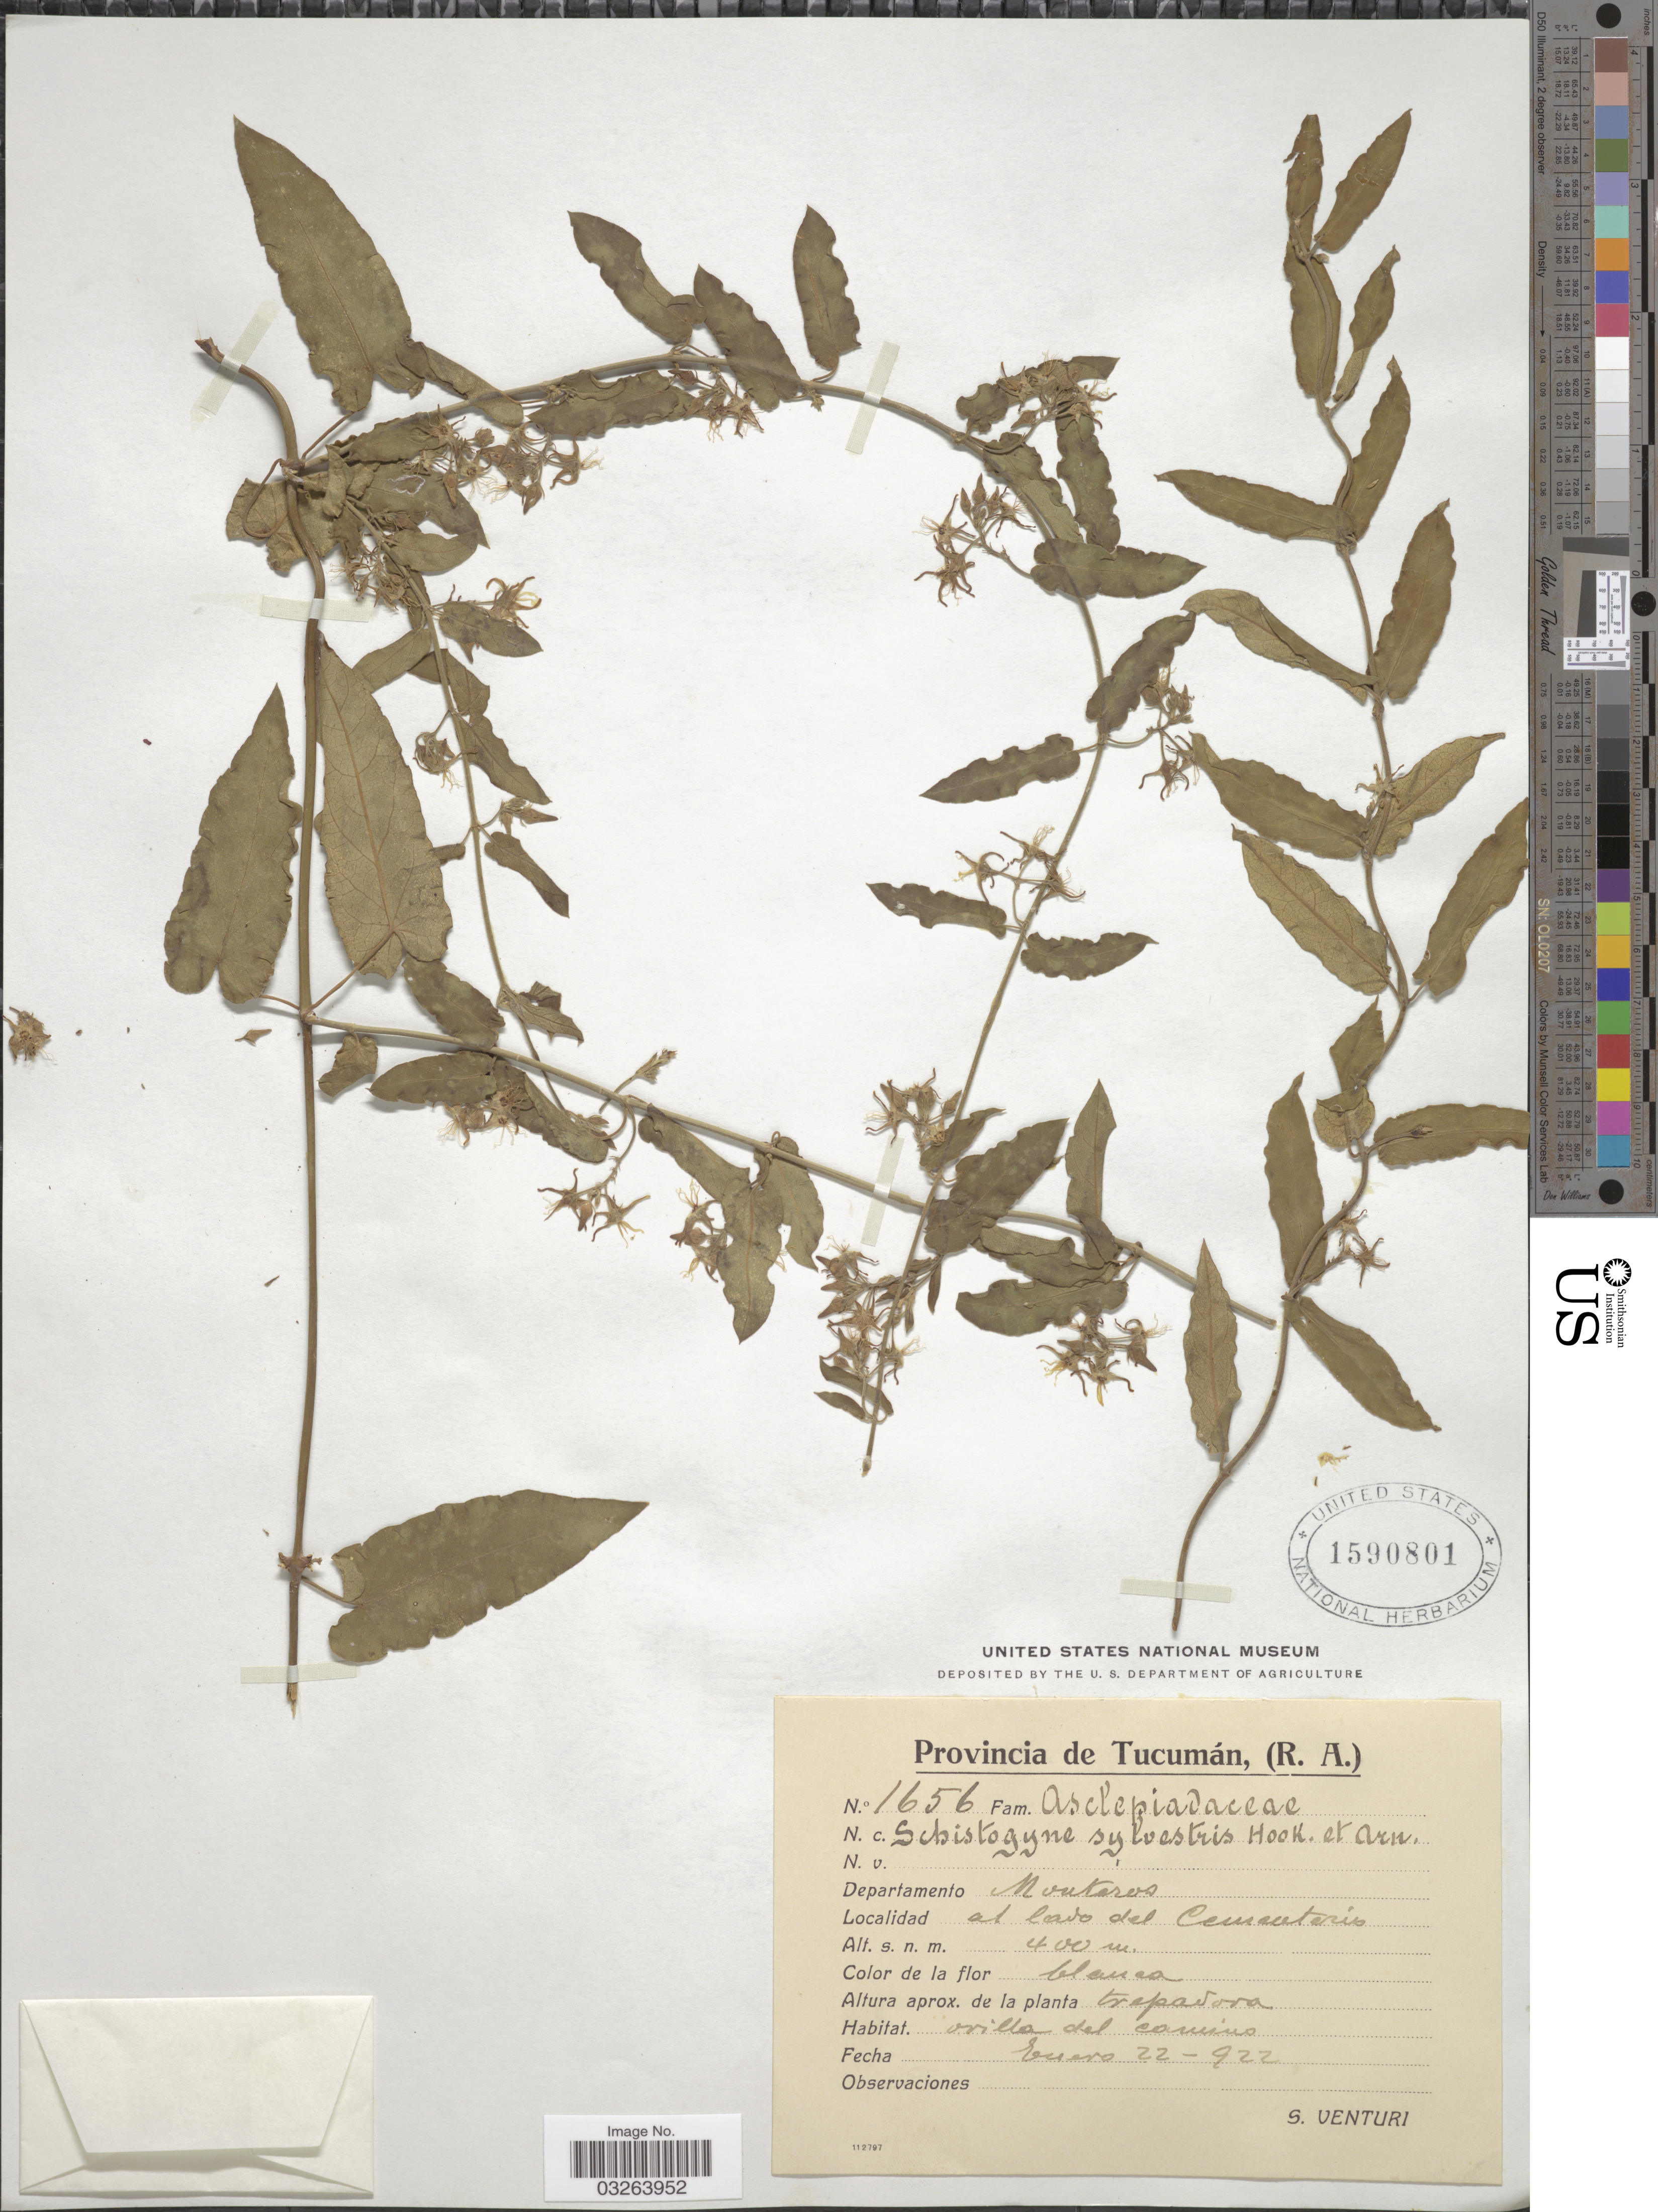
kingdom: Plantae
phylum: Tracheophyta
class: Magnoliopsida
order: Gentianales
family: Apocynaceae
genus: Schistogyne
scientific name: Schistogyne sylvestris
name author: Hook. & Arn.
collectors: S. Venturi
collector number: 1656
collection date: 1922-01-22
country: Argentina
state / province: Tucuman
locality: Departamento Monteros. Al lado del Cementerio.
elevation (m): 400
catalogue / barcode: US 1590801